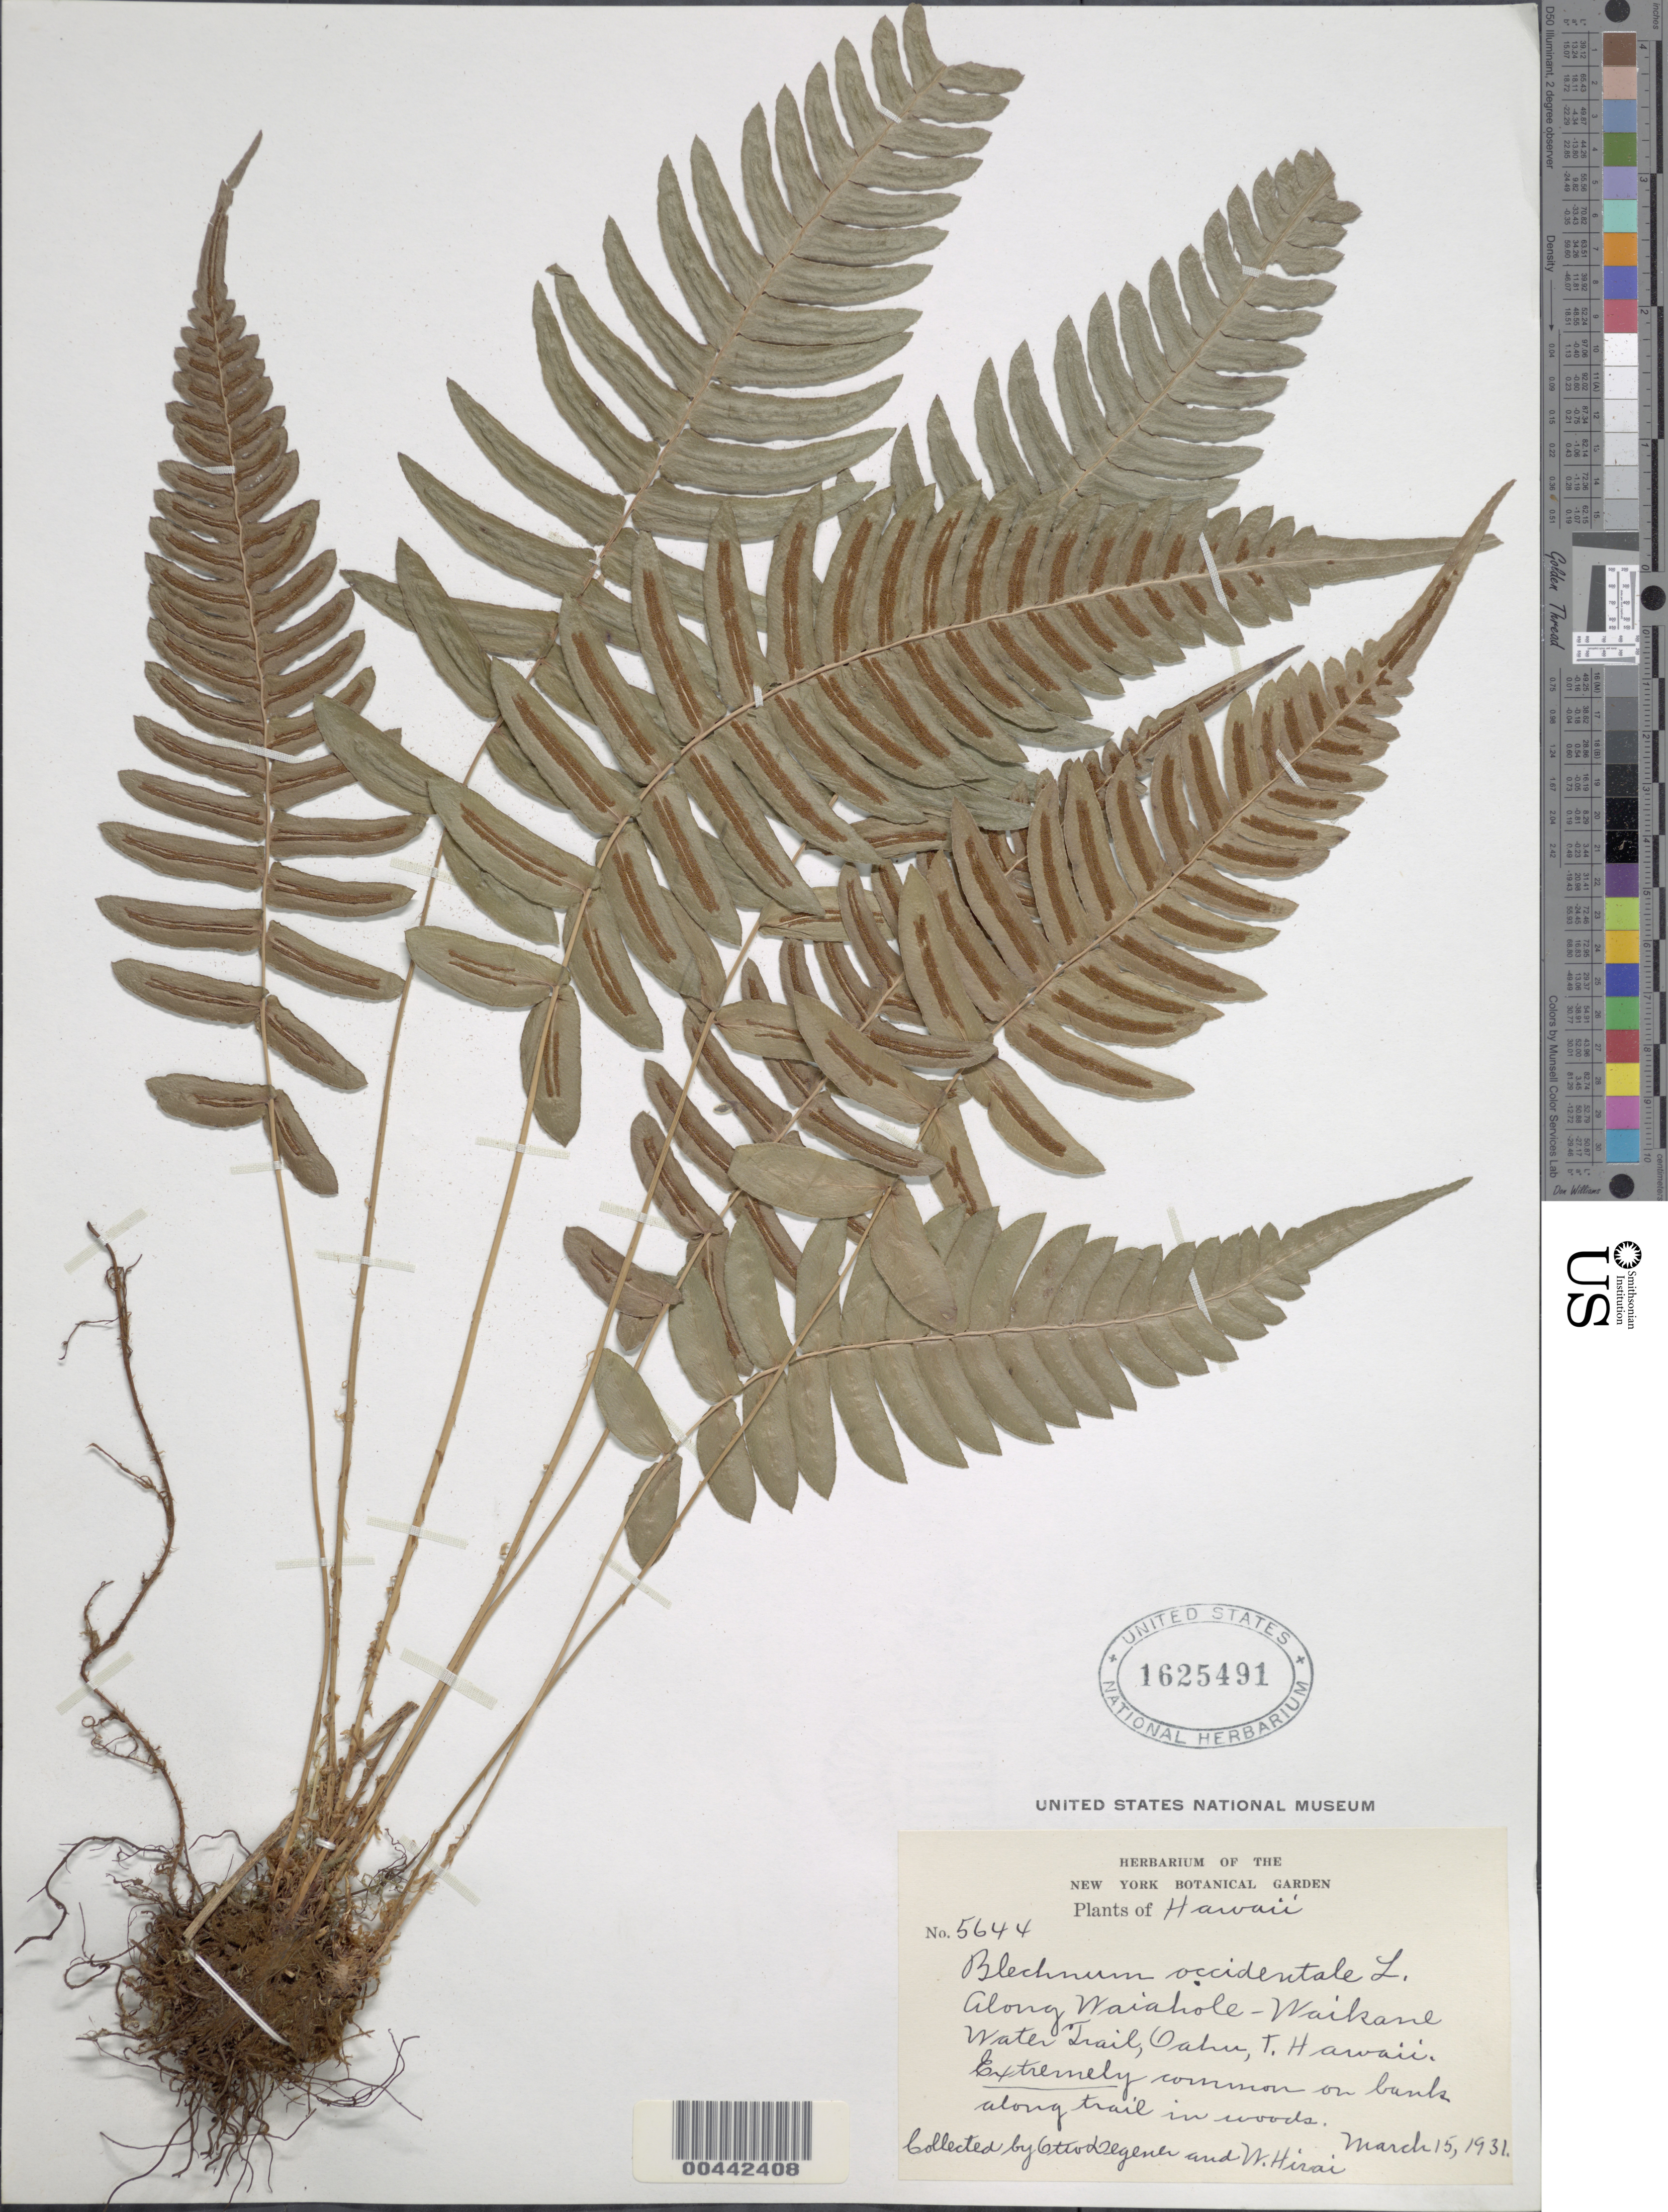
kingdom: Plantae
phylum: Tracheophyta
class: Polypodiopsida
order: Polypodiales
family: Blechnaceae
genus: Blechnum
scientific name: Blechnum appendiculatum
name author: Willd.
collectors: O. Degener & W. Hirai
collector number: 5644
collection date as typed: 15 Mar 1931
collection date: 1931-03-15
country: United States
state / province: Hawaii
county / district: Honolulu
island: Oahu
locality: Along Waiahole-Waikane Water Trail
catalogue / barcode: US 1625491